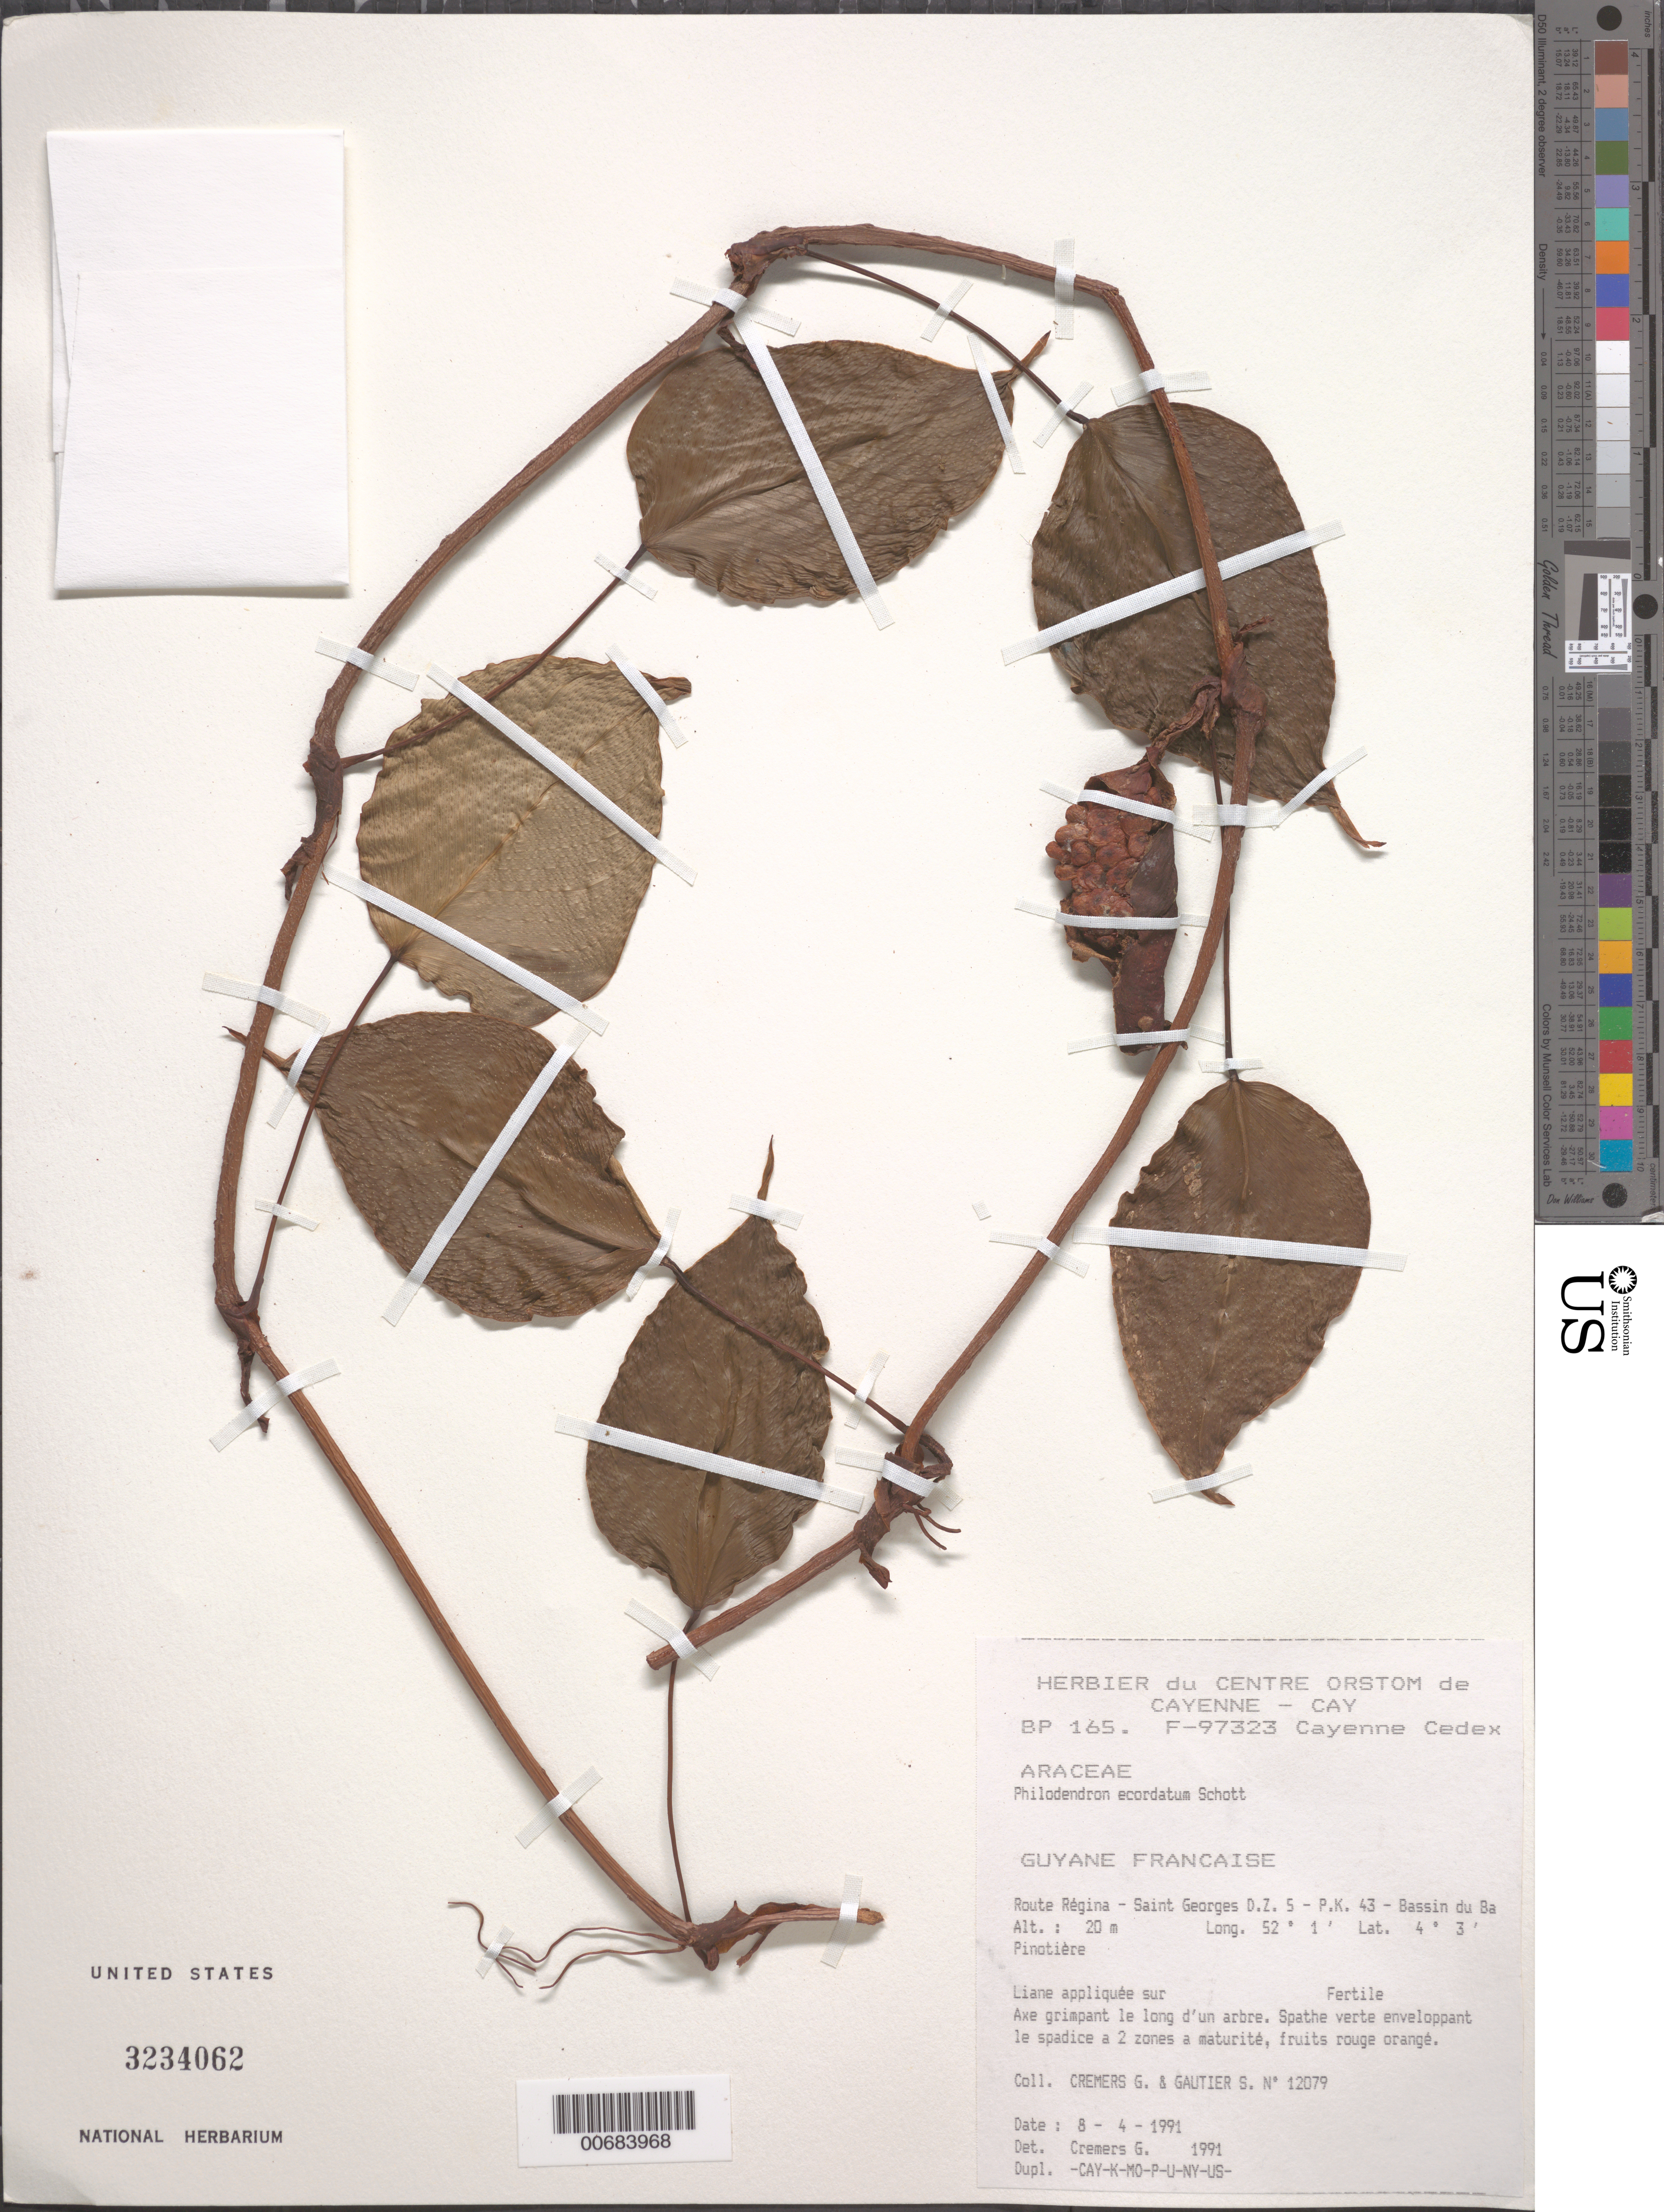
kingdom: Plantae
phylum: Tracheophyta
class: Liliopsida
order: Alismatales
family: Araceae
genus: Philodendron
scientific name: Philodendron ecordatum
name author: Schott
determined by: Cremers, Georges A.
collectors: G. Cremers & S. Gautier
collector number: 12079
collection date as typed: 8-Apr-91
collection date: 1991-04-08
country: French Guiana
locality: Route Régina, Saint Georges, DZ 5-PK43, Bassin de l'Approuague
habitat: Pinotiere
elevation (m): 20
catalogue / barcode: US 3234062